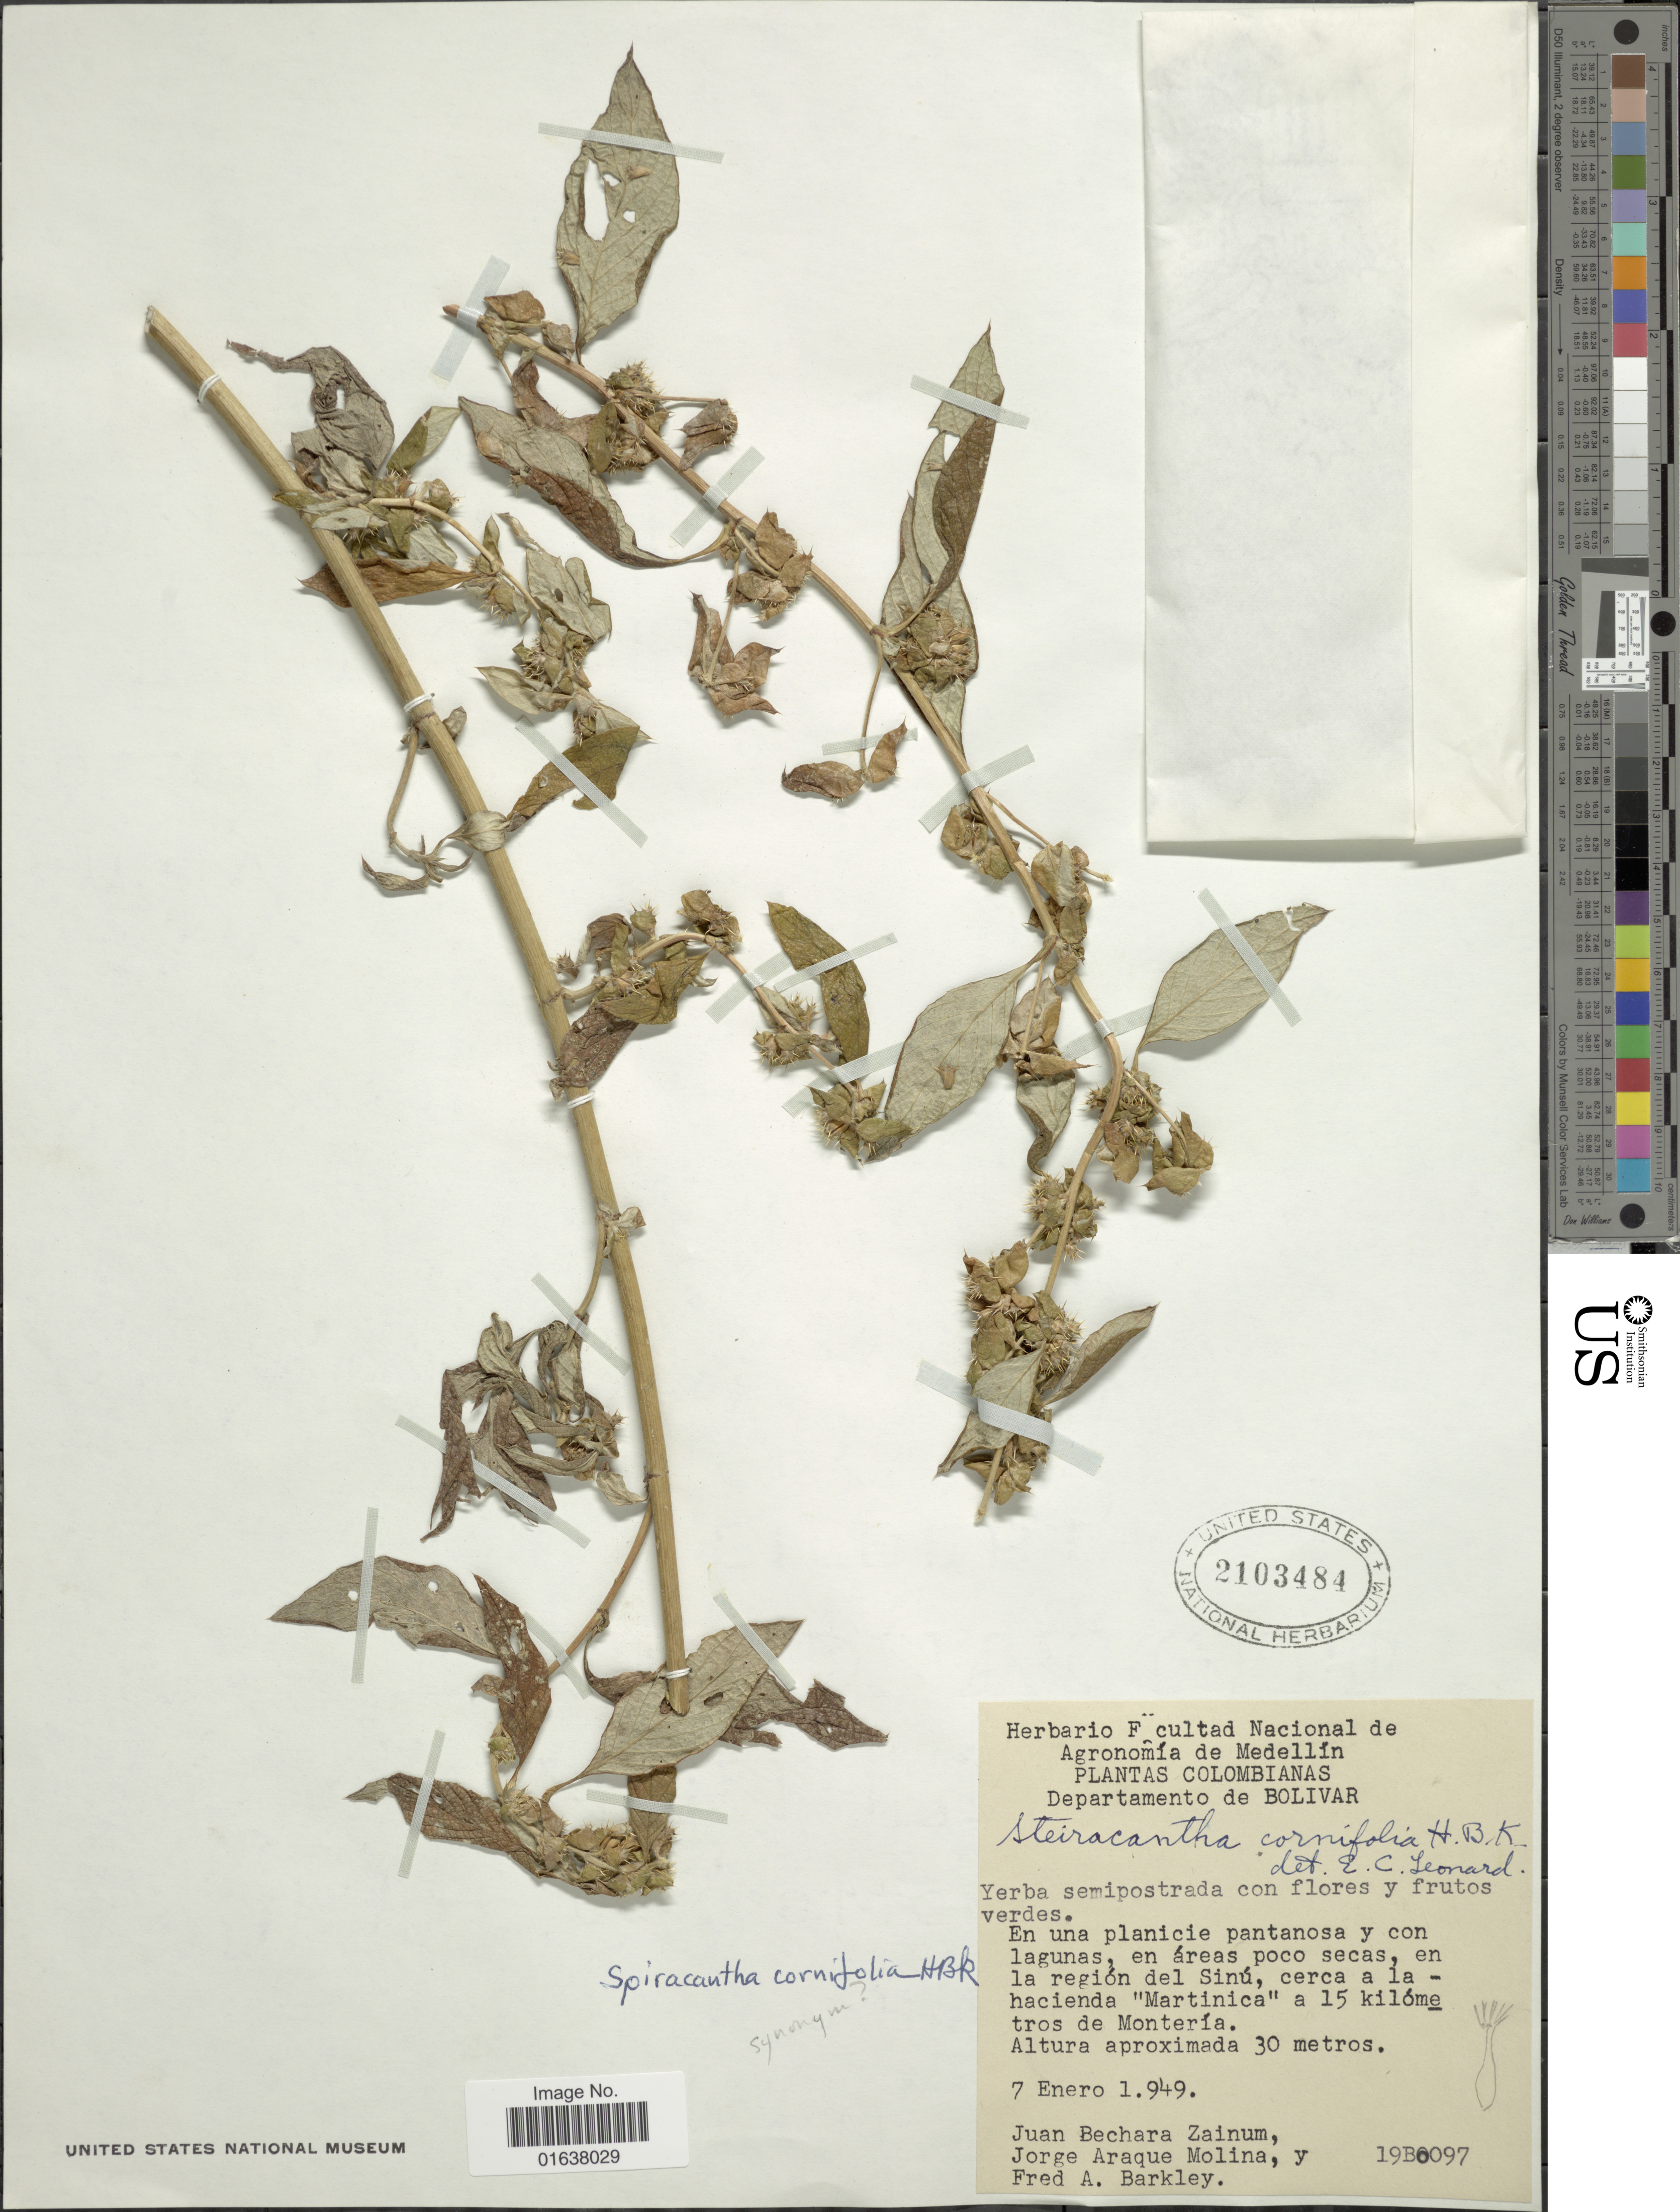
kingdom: Plantae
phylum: Tracheophyta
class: Magnoliopsida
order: Asterales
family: Asteraceae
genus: Spiracantha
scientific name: Spiracantha cornifolia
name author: Kunth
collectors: J. Zainúm, J. A. Molina & F. A. Barkley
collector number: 19B0097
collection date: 1949-01-07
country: Colombia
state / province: Bolívar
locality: Departamento de Bolivar. en la region del Sinu, cerca a la hacienda Martinica a 15 kilometers de Monteria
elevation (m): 30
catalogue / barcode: US 2103484